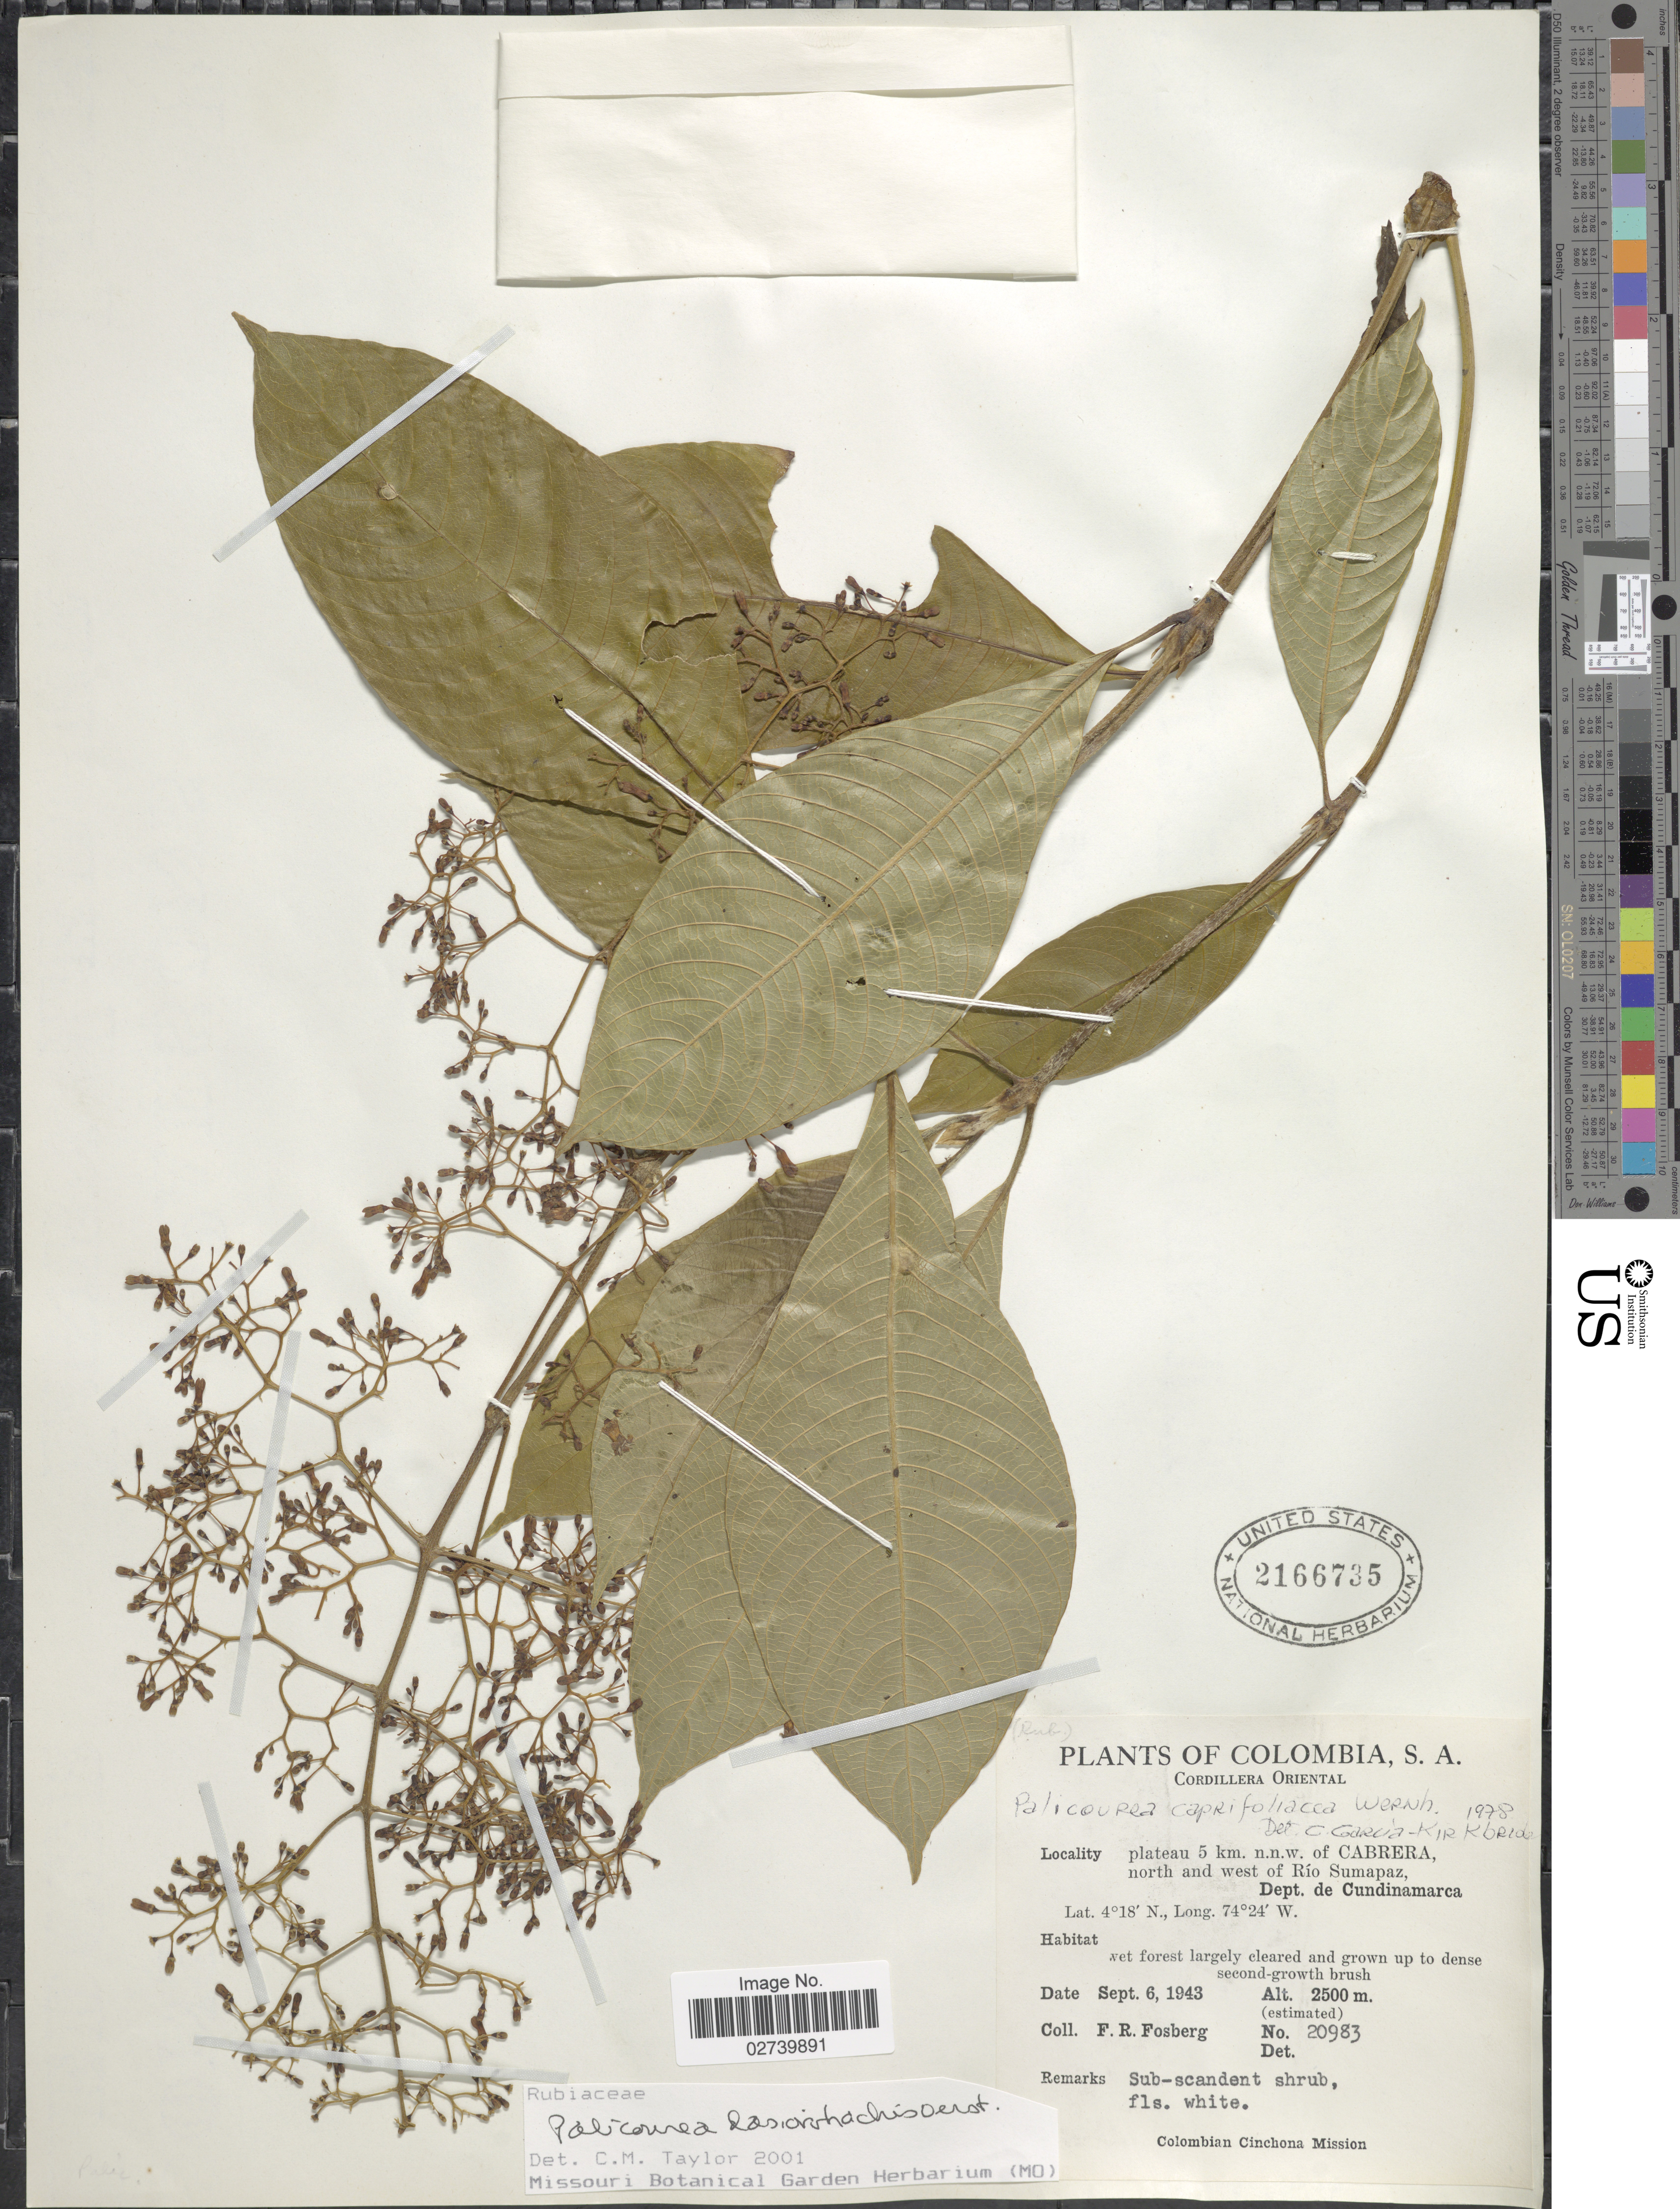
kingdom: Plantae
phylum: Tracheophyta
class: Magnoliopsida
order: Gentianales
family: Rubiaceae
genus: Palicourea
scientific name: Palicourea lasiorrhachis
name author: Oerst.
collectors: F. R. Fosberg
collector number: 20983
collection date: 1943-09-06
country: Colombia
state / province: Cundinamarca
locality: Cordillera Oriental. plateau 5 km. n.n.w. of Cabrera, north and west of Río Sumapaz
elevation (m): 2500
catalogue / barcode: US 2166735